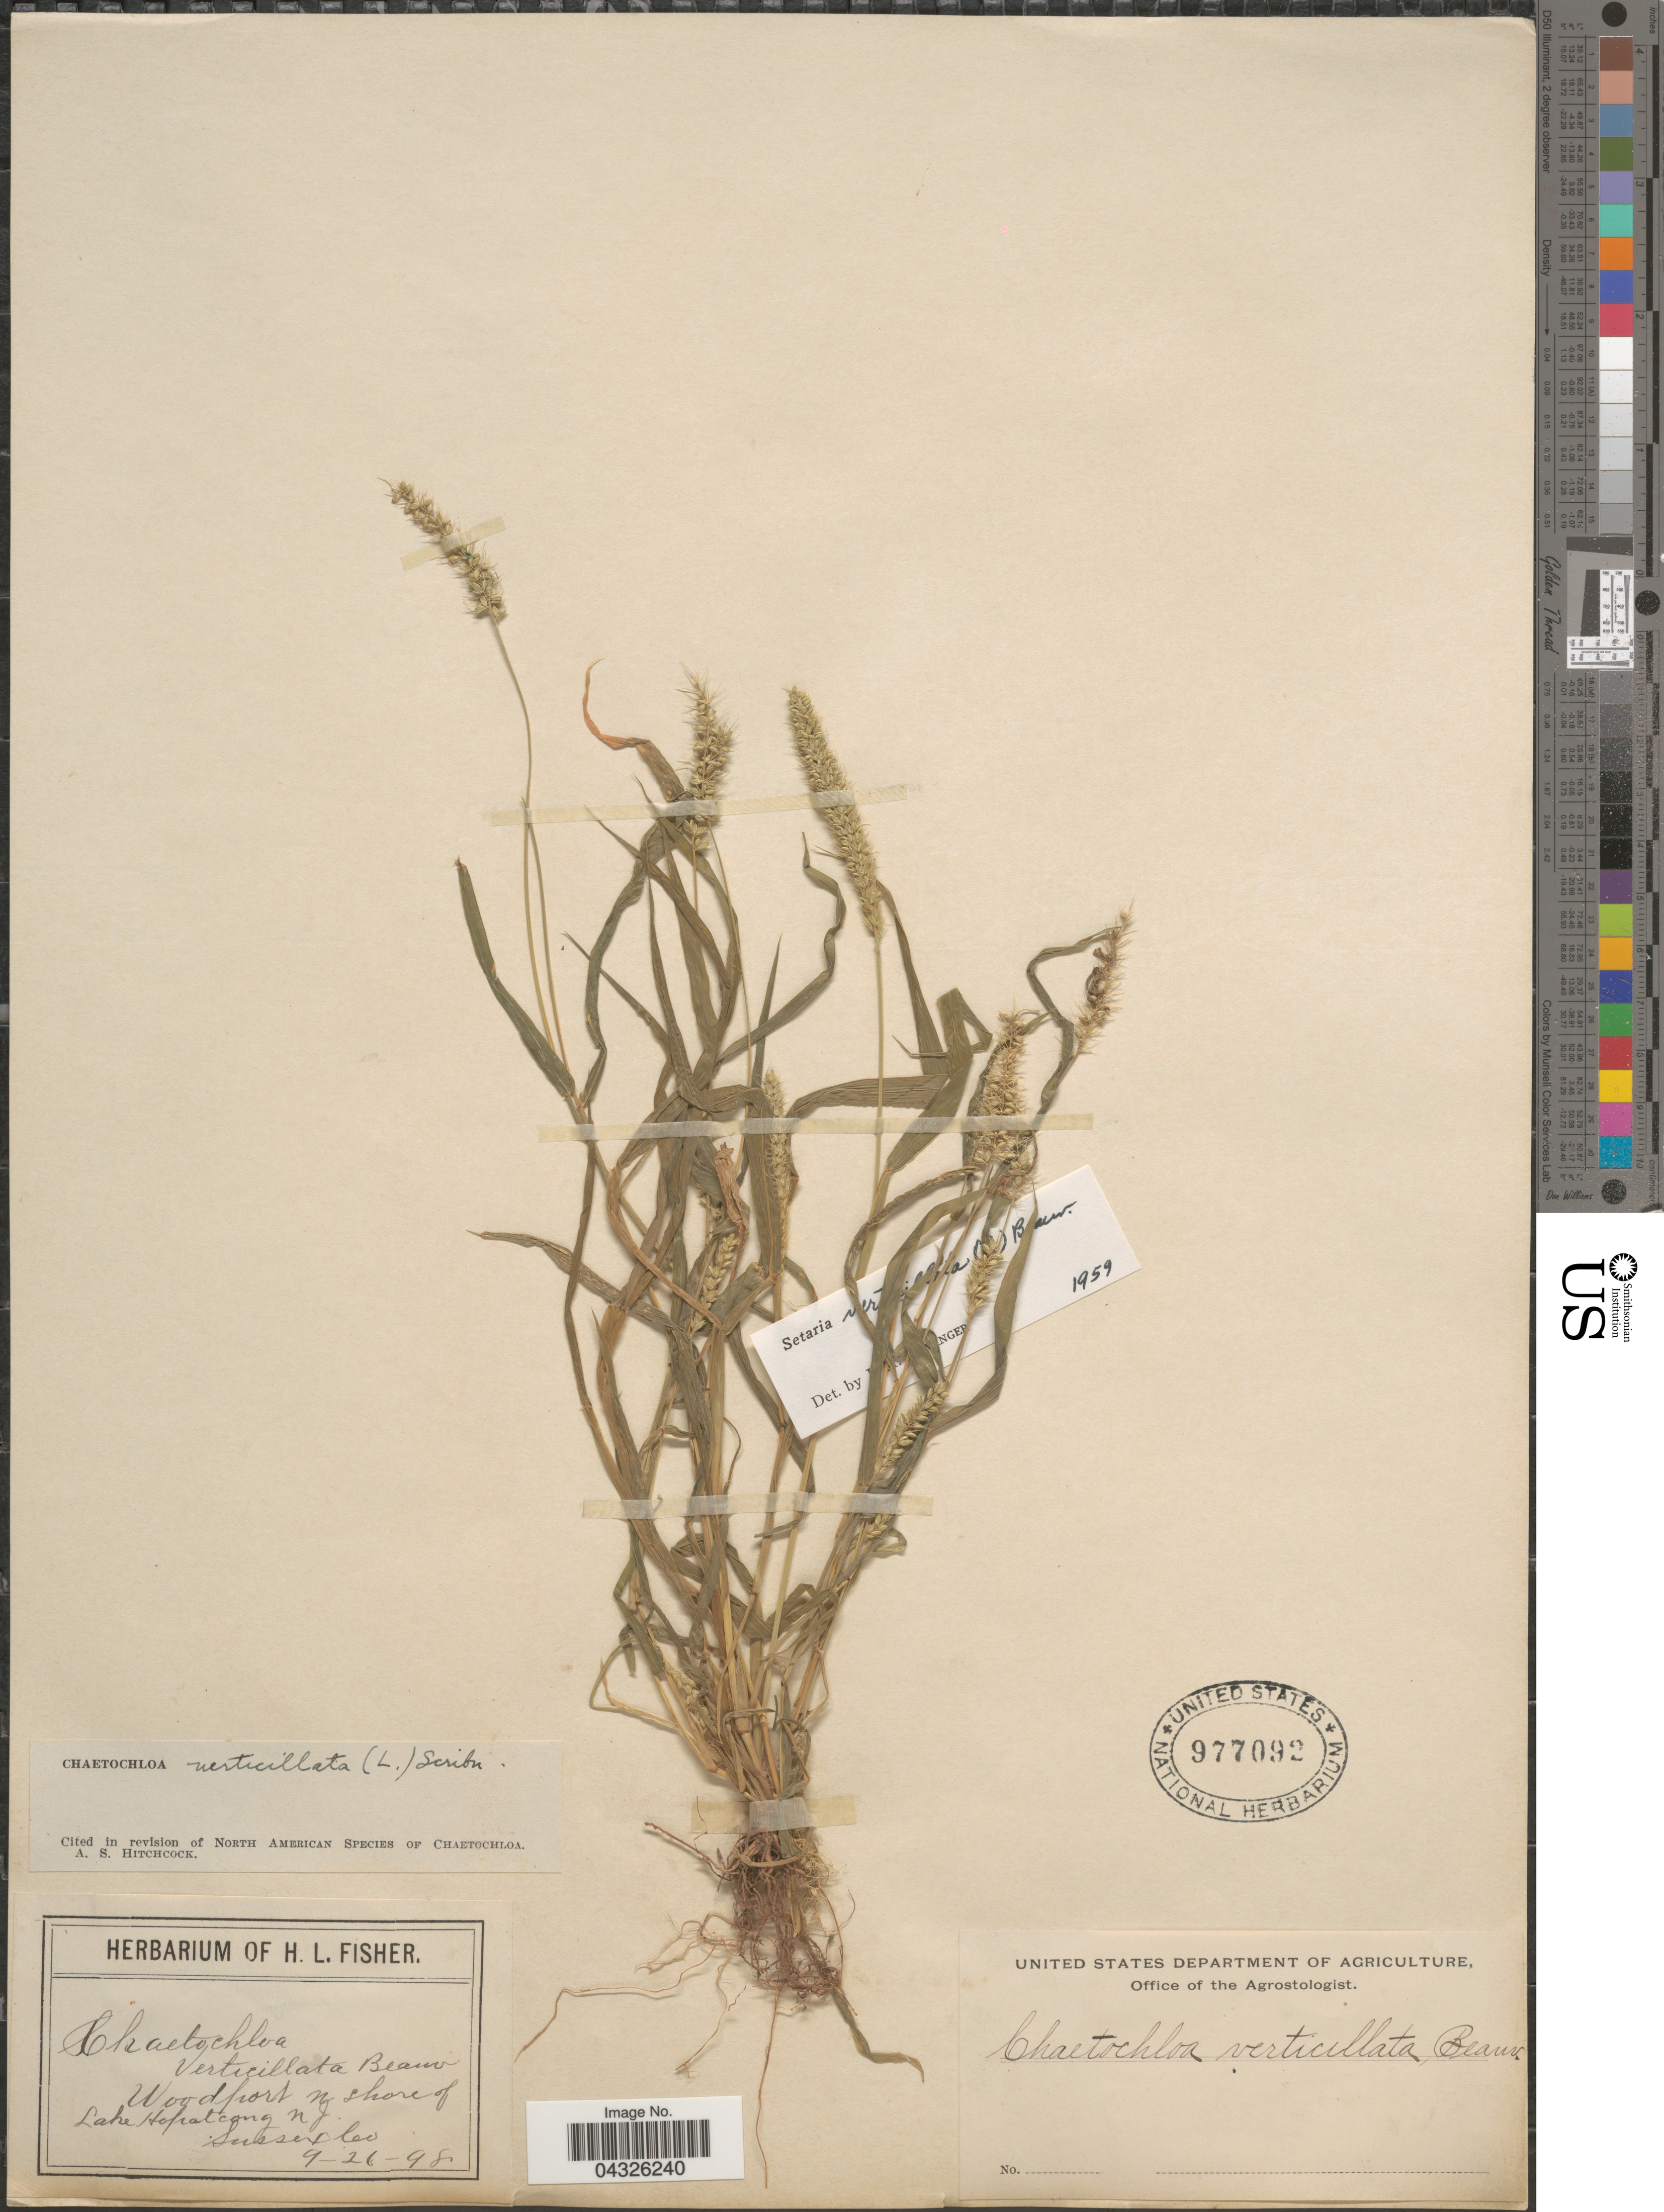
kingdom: Plantae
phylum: Tracheophyta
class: Liliopsida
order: Poales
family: Poaceae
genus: Setaria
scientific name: Setaria verticillata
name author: (L.) P. Beauv.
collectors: H. L. Fisher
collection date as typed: Transcribed d/m/y: 26/9/98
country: United States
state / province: New Jersey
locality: Woodport N shore of Lake Hopatcong. Sussex Co.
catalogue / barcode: US 977092